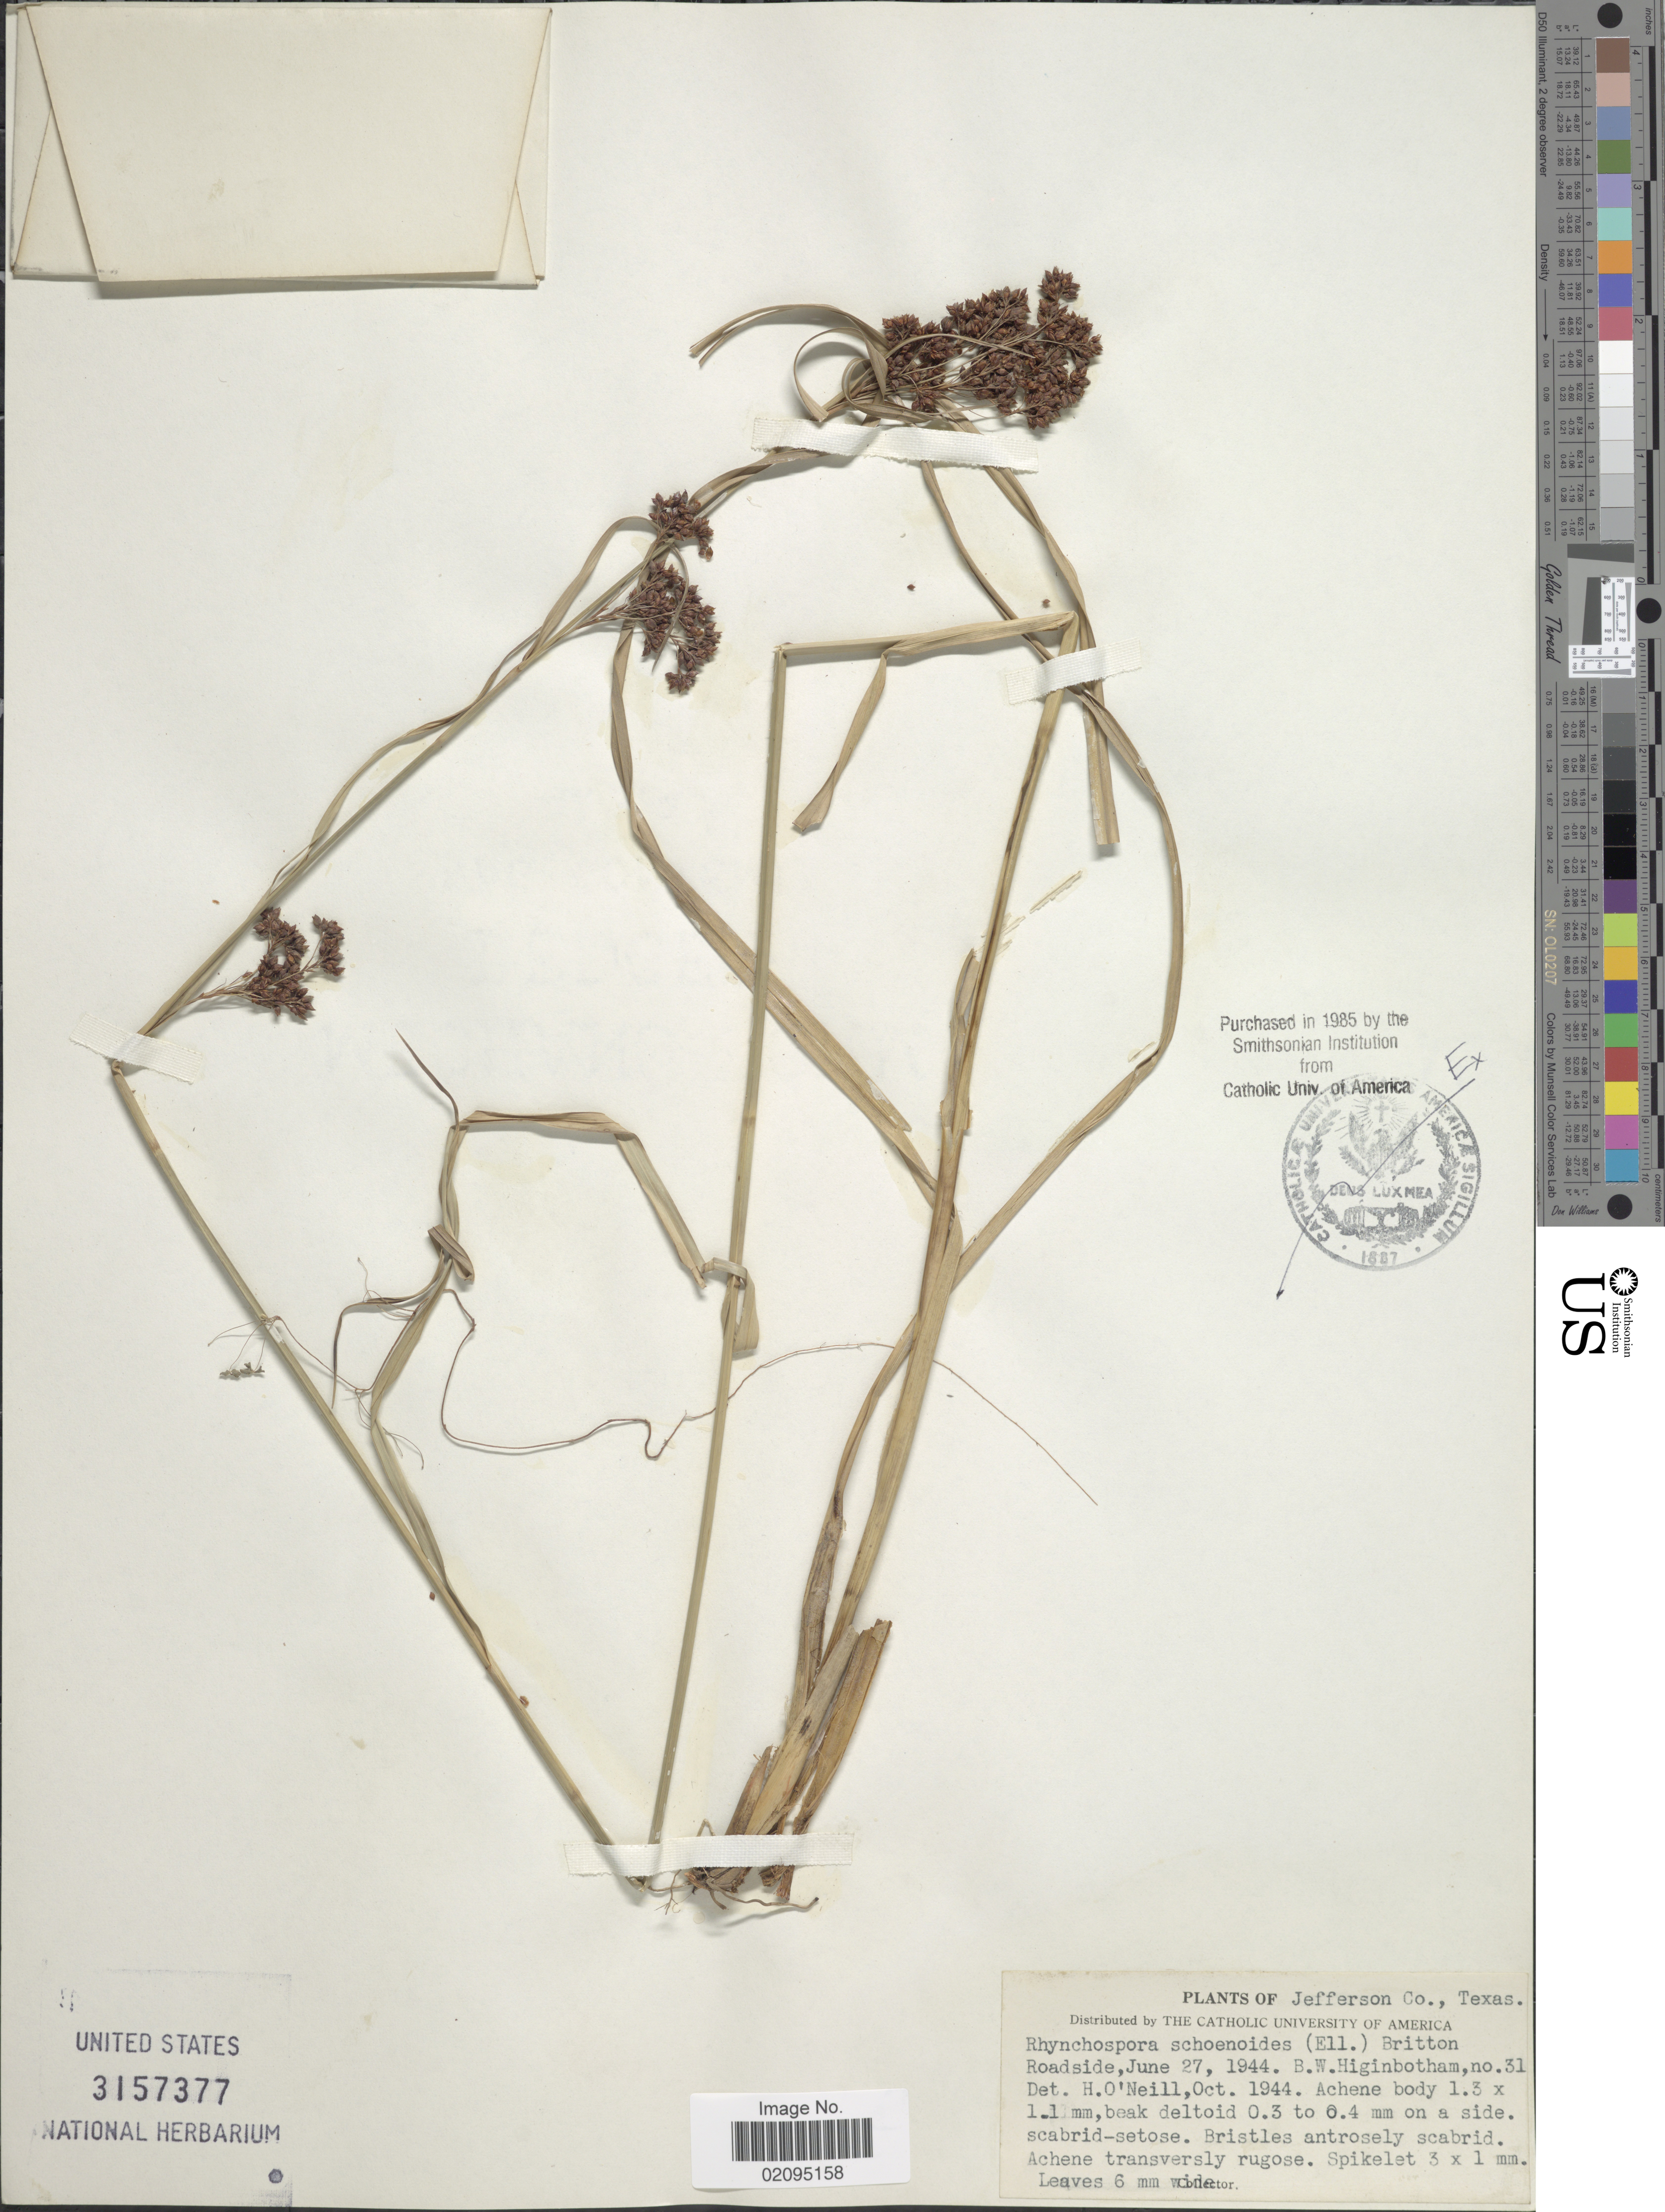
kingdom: Plantae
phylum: Tracheophyta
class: Liliopsida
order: Poales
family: Cyperaceae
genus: Rhynchospora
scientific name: Rhynchospora elliottii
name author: A. Dietr.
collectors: B. Higinbotham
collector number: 31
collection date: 1944-06-27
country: United States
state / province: Texas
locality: Jefferson Co. Roadside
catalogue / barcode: US 3157377